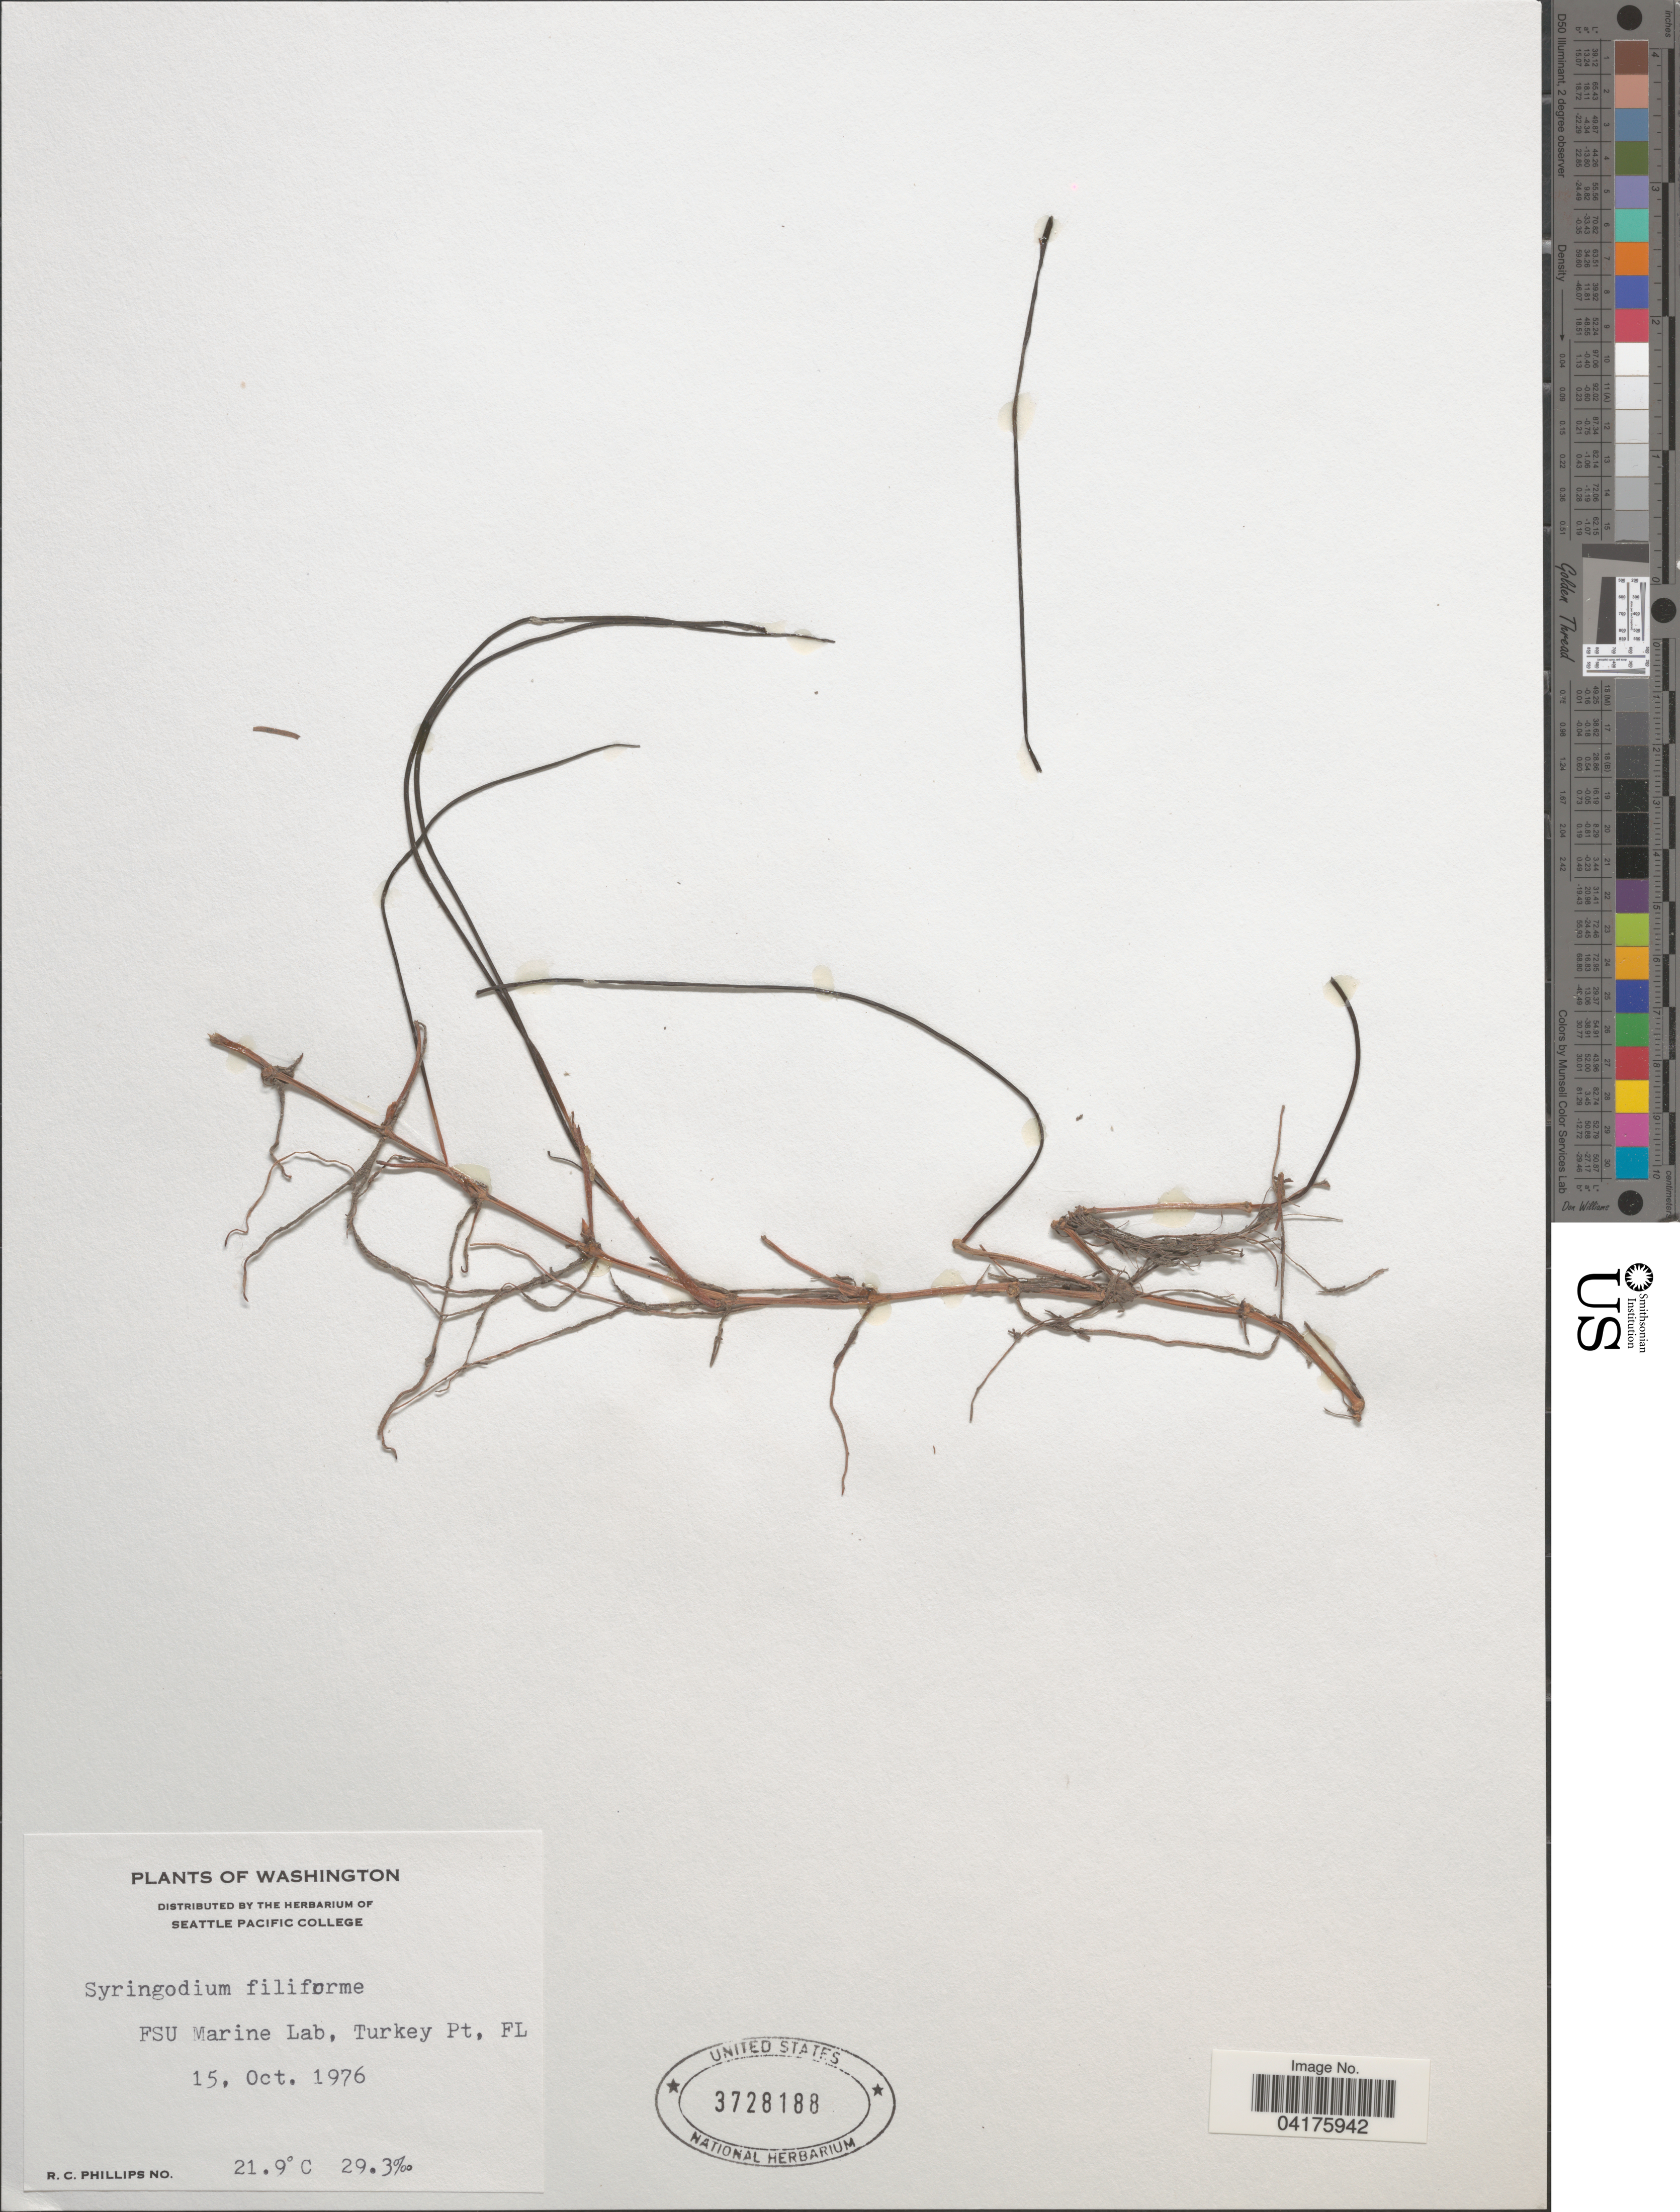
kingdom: Plantae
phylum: Tracheophyta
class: Liliopsida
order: Alismatales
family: Cymodoceaceae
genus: Syringodium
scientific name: Syringodium filiforme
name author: Kütz.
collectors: R. C. Phillips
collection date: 1976-10-15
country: United States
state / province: Florida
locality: FSU Marine Lab. Turkey Pt., FL.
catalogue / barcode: US 3728188